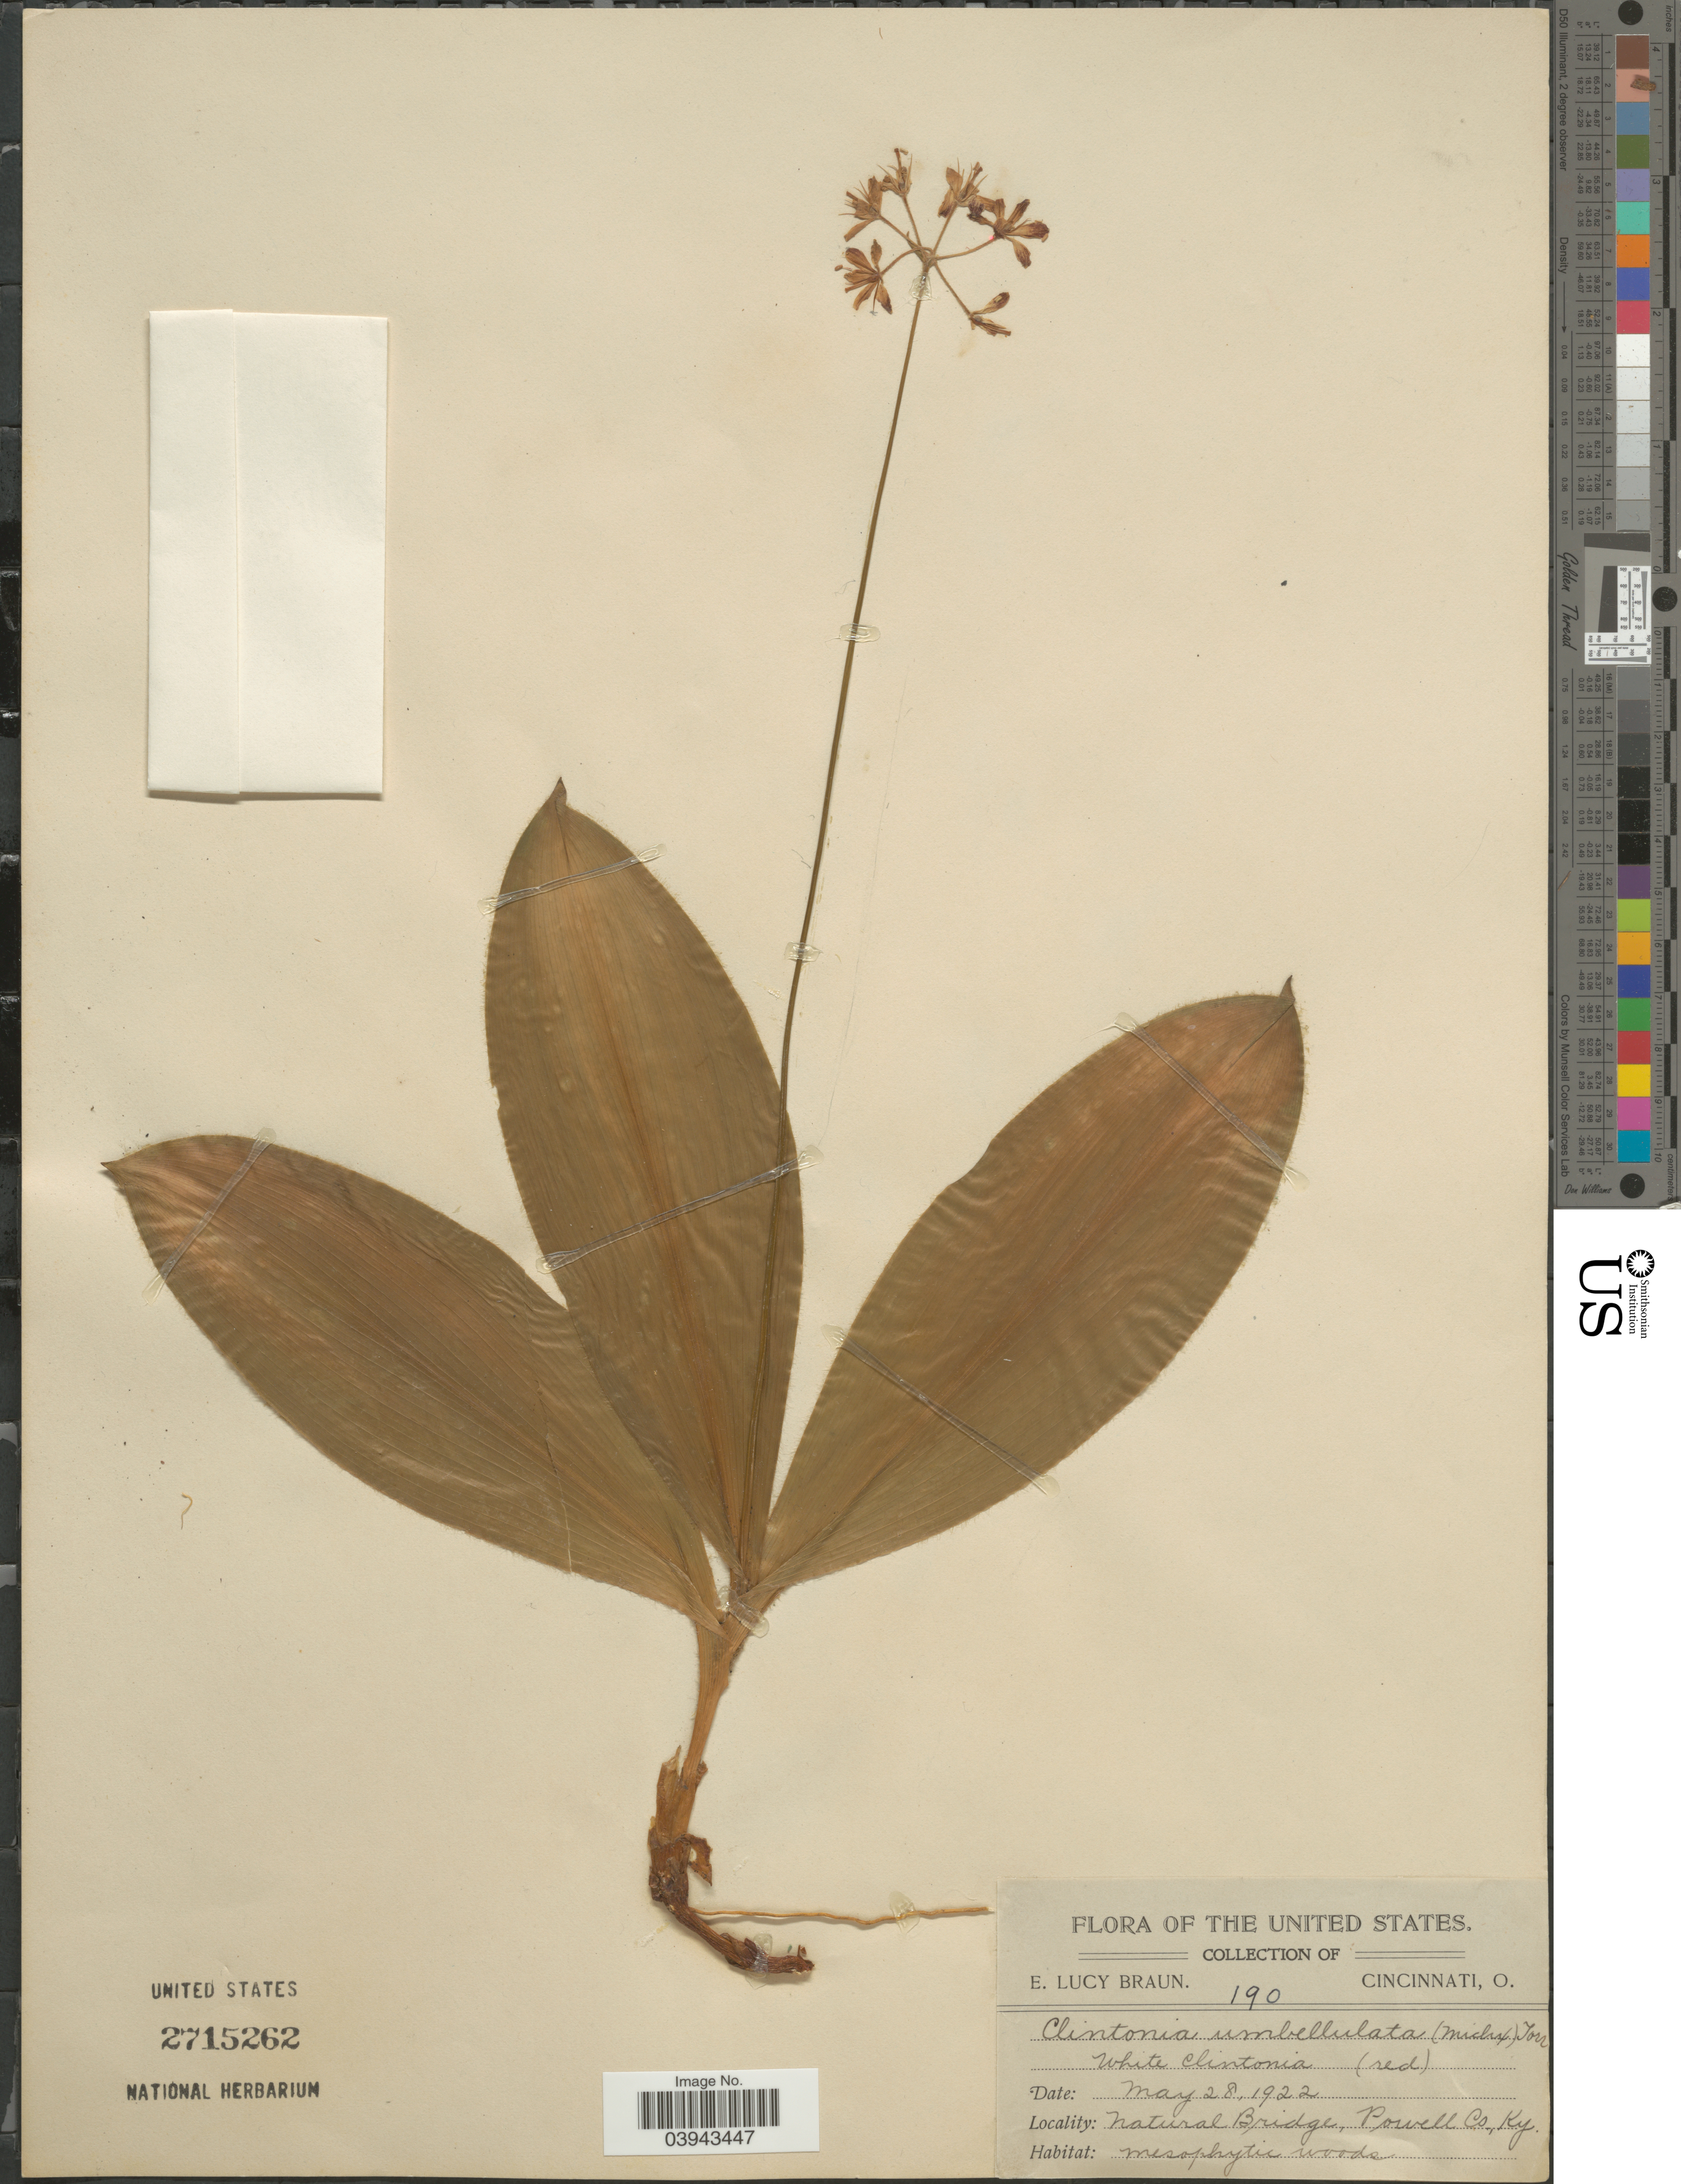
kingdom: Plantae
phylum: Tracheophyta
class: Liliopsida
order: Liliales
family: Liliaceae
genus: Clintonia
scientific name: Clintonia umbellulata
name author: (Michx.) Morong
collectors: E. L. Braun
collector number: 190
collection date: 1922-05-28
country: United States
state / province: Kentucky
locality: Natural Bridge, Powell Co.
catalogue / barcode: US 2715262